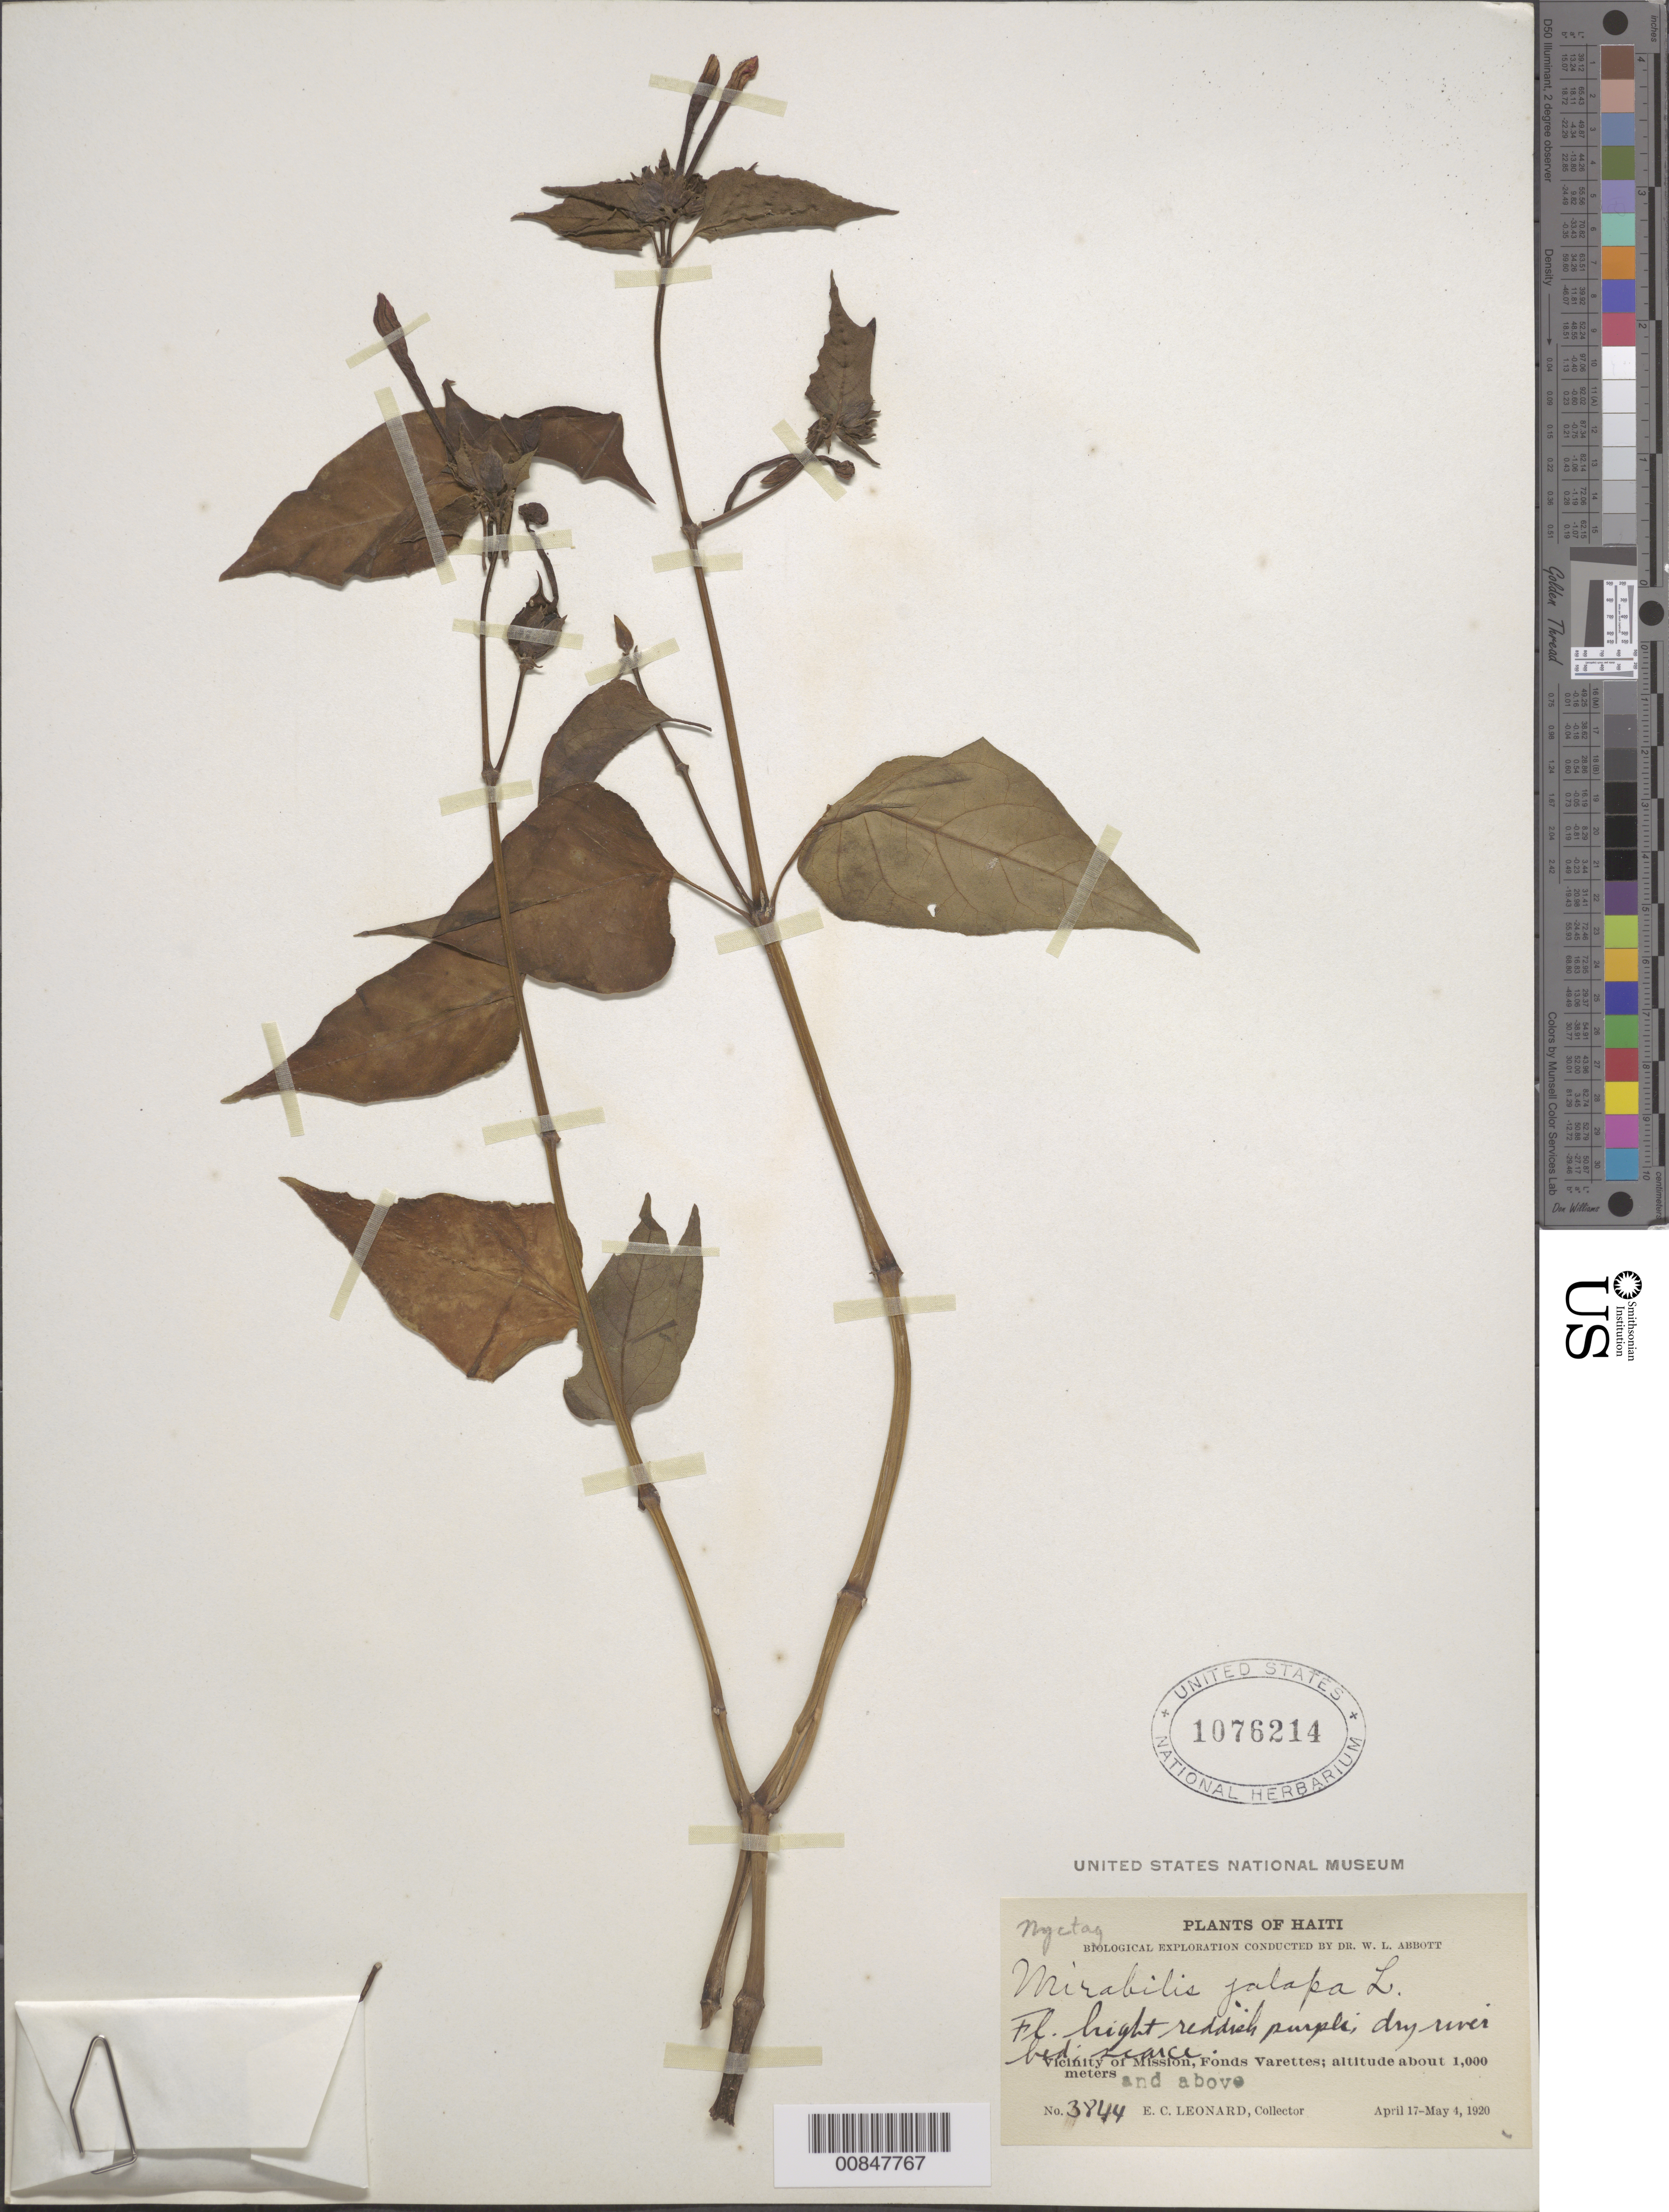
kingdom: Plantae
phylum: Tracheophyta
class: Magnoliopsida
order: Caryophyllales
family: Nyctaginaceae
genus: Mirabilis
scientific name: Mirabilis jalapa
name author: L.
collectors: E. C. Leonard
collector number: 3844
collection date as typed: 17 Apr 1920 to 04 May 1920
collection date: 1920-04-17/1920-05-04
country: Haiti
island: Hispaniola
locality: Vicinity of Mission, Fonds Varettes.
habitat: Dry river bed.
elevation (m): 1000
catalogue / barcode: US 1076214